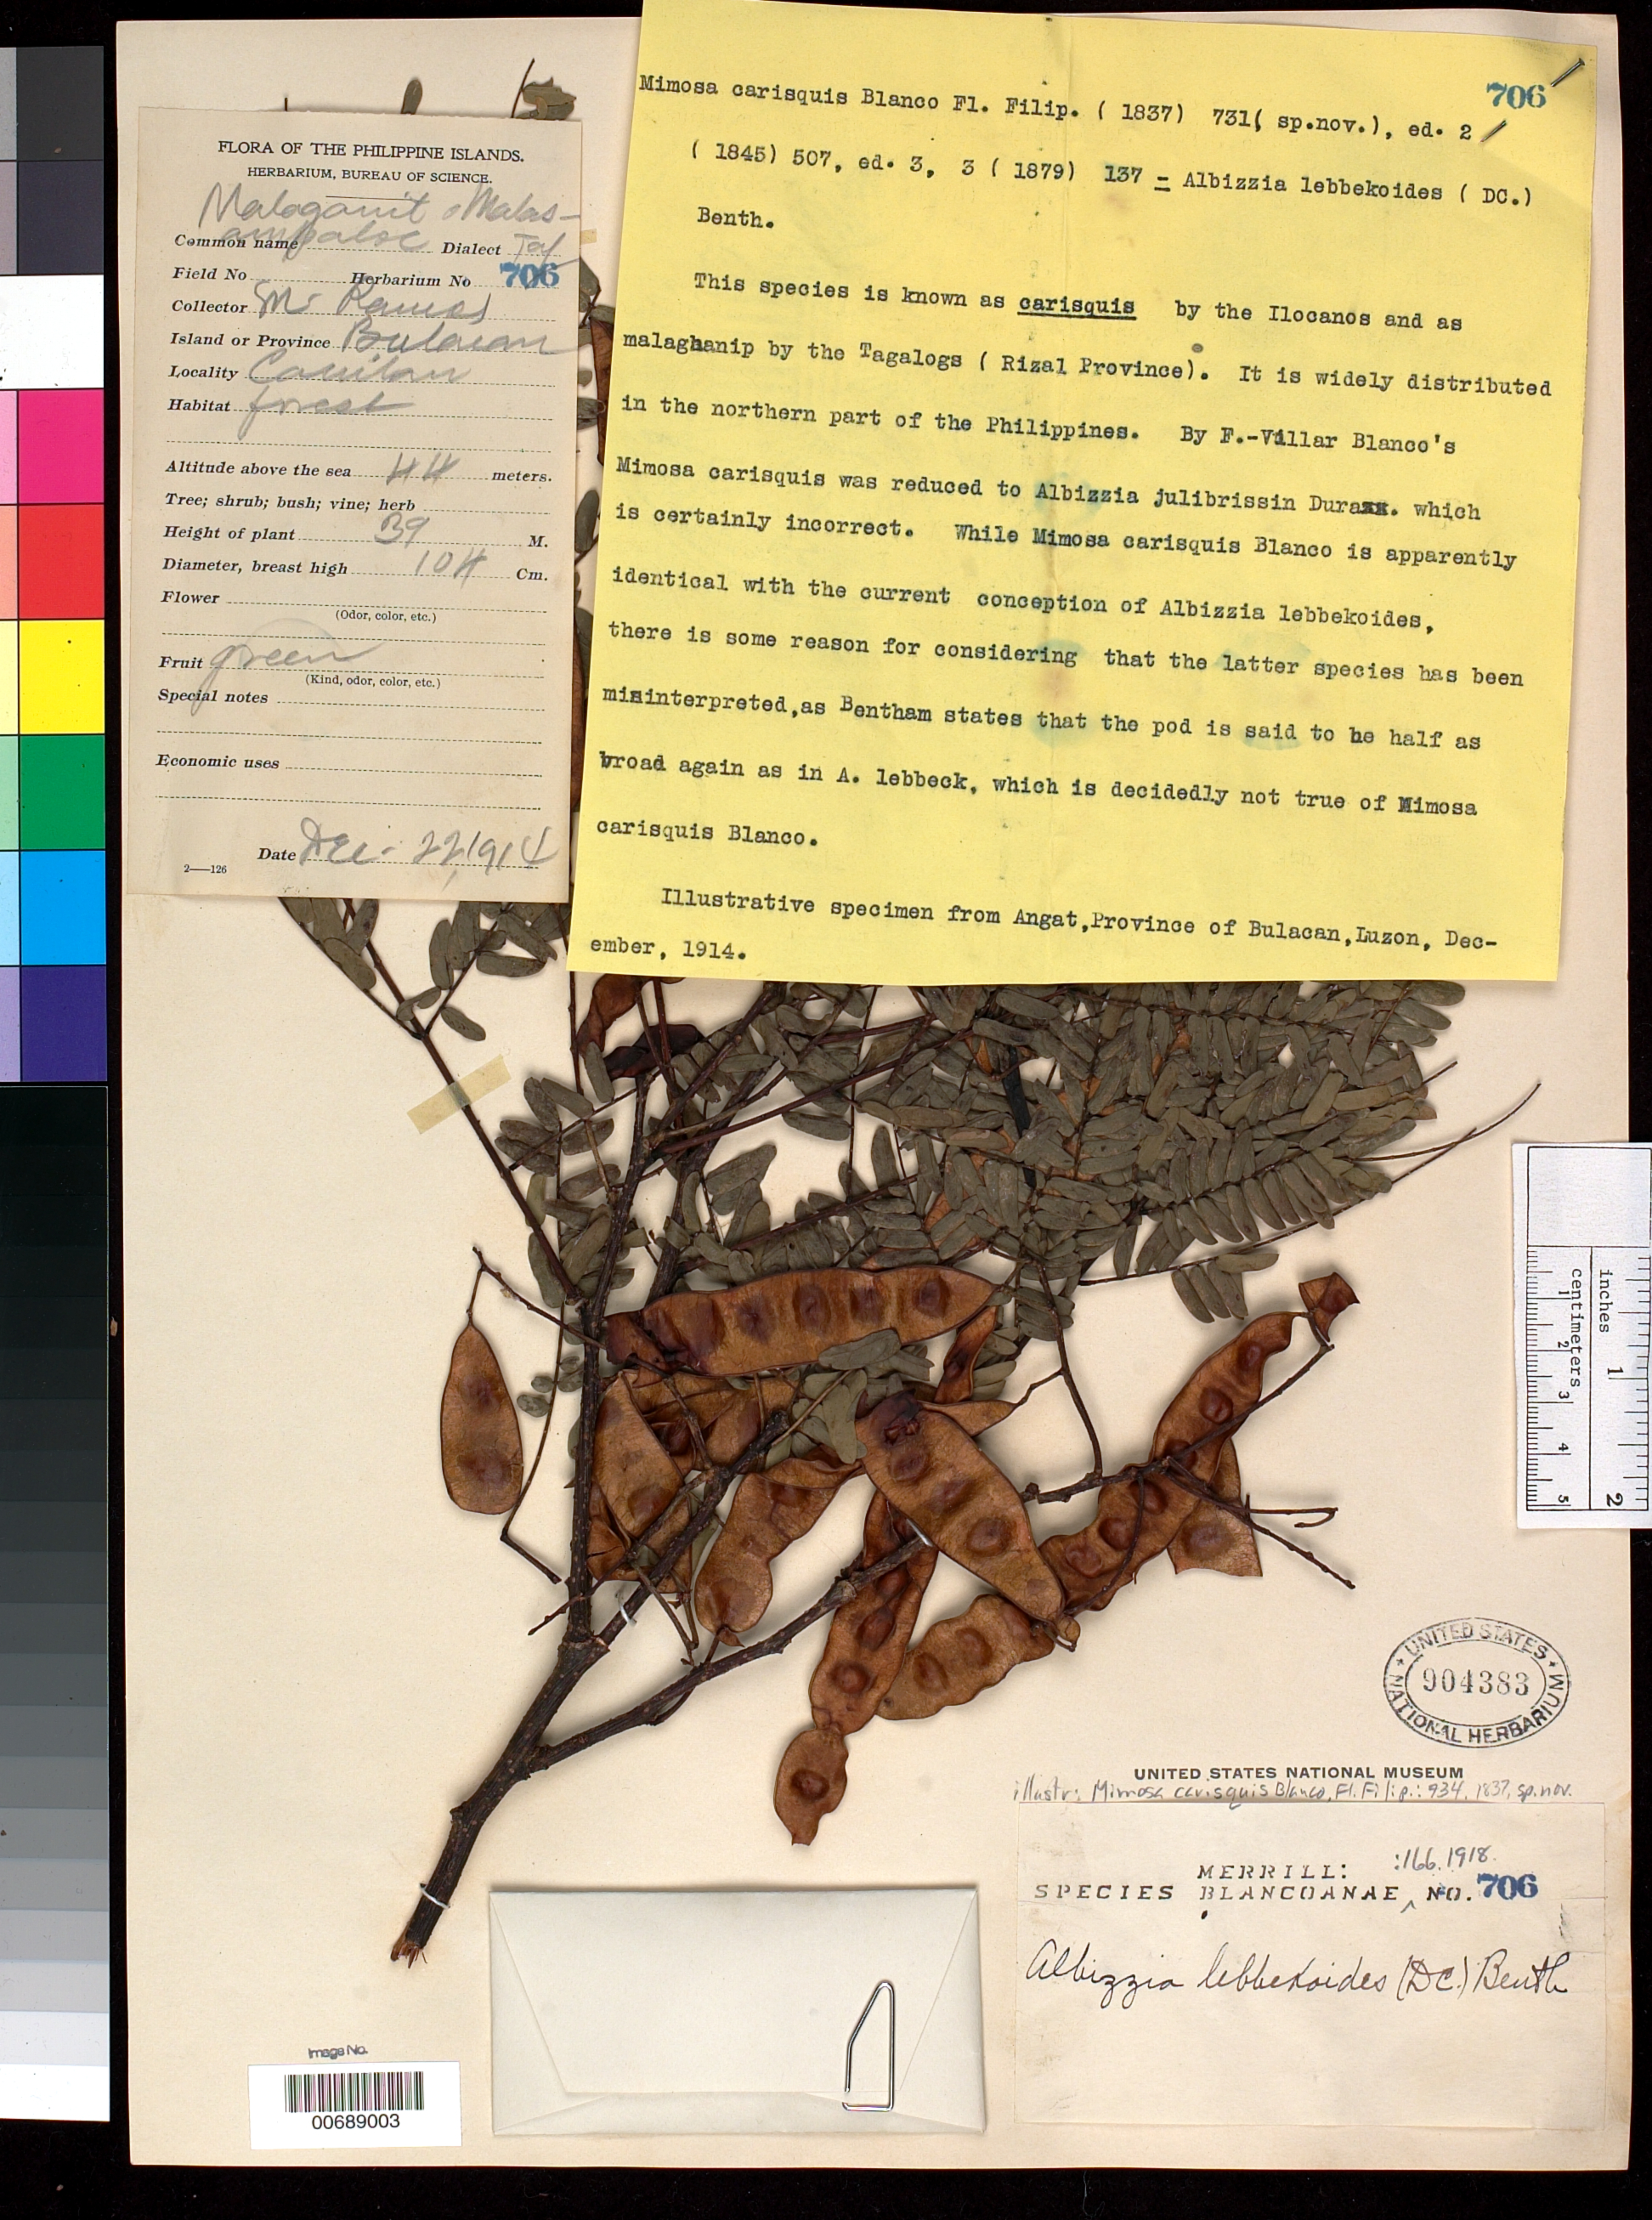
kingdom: Plantae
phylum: Tracheophyta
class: Magnoliopsida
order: Fabales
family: Fabaceae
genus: Albizia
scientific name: Albizia lebbekoides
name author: (DC.) Benth.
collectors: M. Ramos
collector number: Sp. Blancoan. 0706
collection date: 1914-12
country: Philippines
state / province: Central Luzon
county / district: Bulacan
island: Luzon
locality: Canilan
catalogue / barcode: US 904383